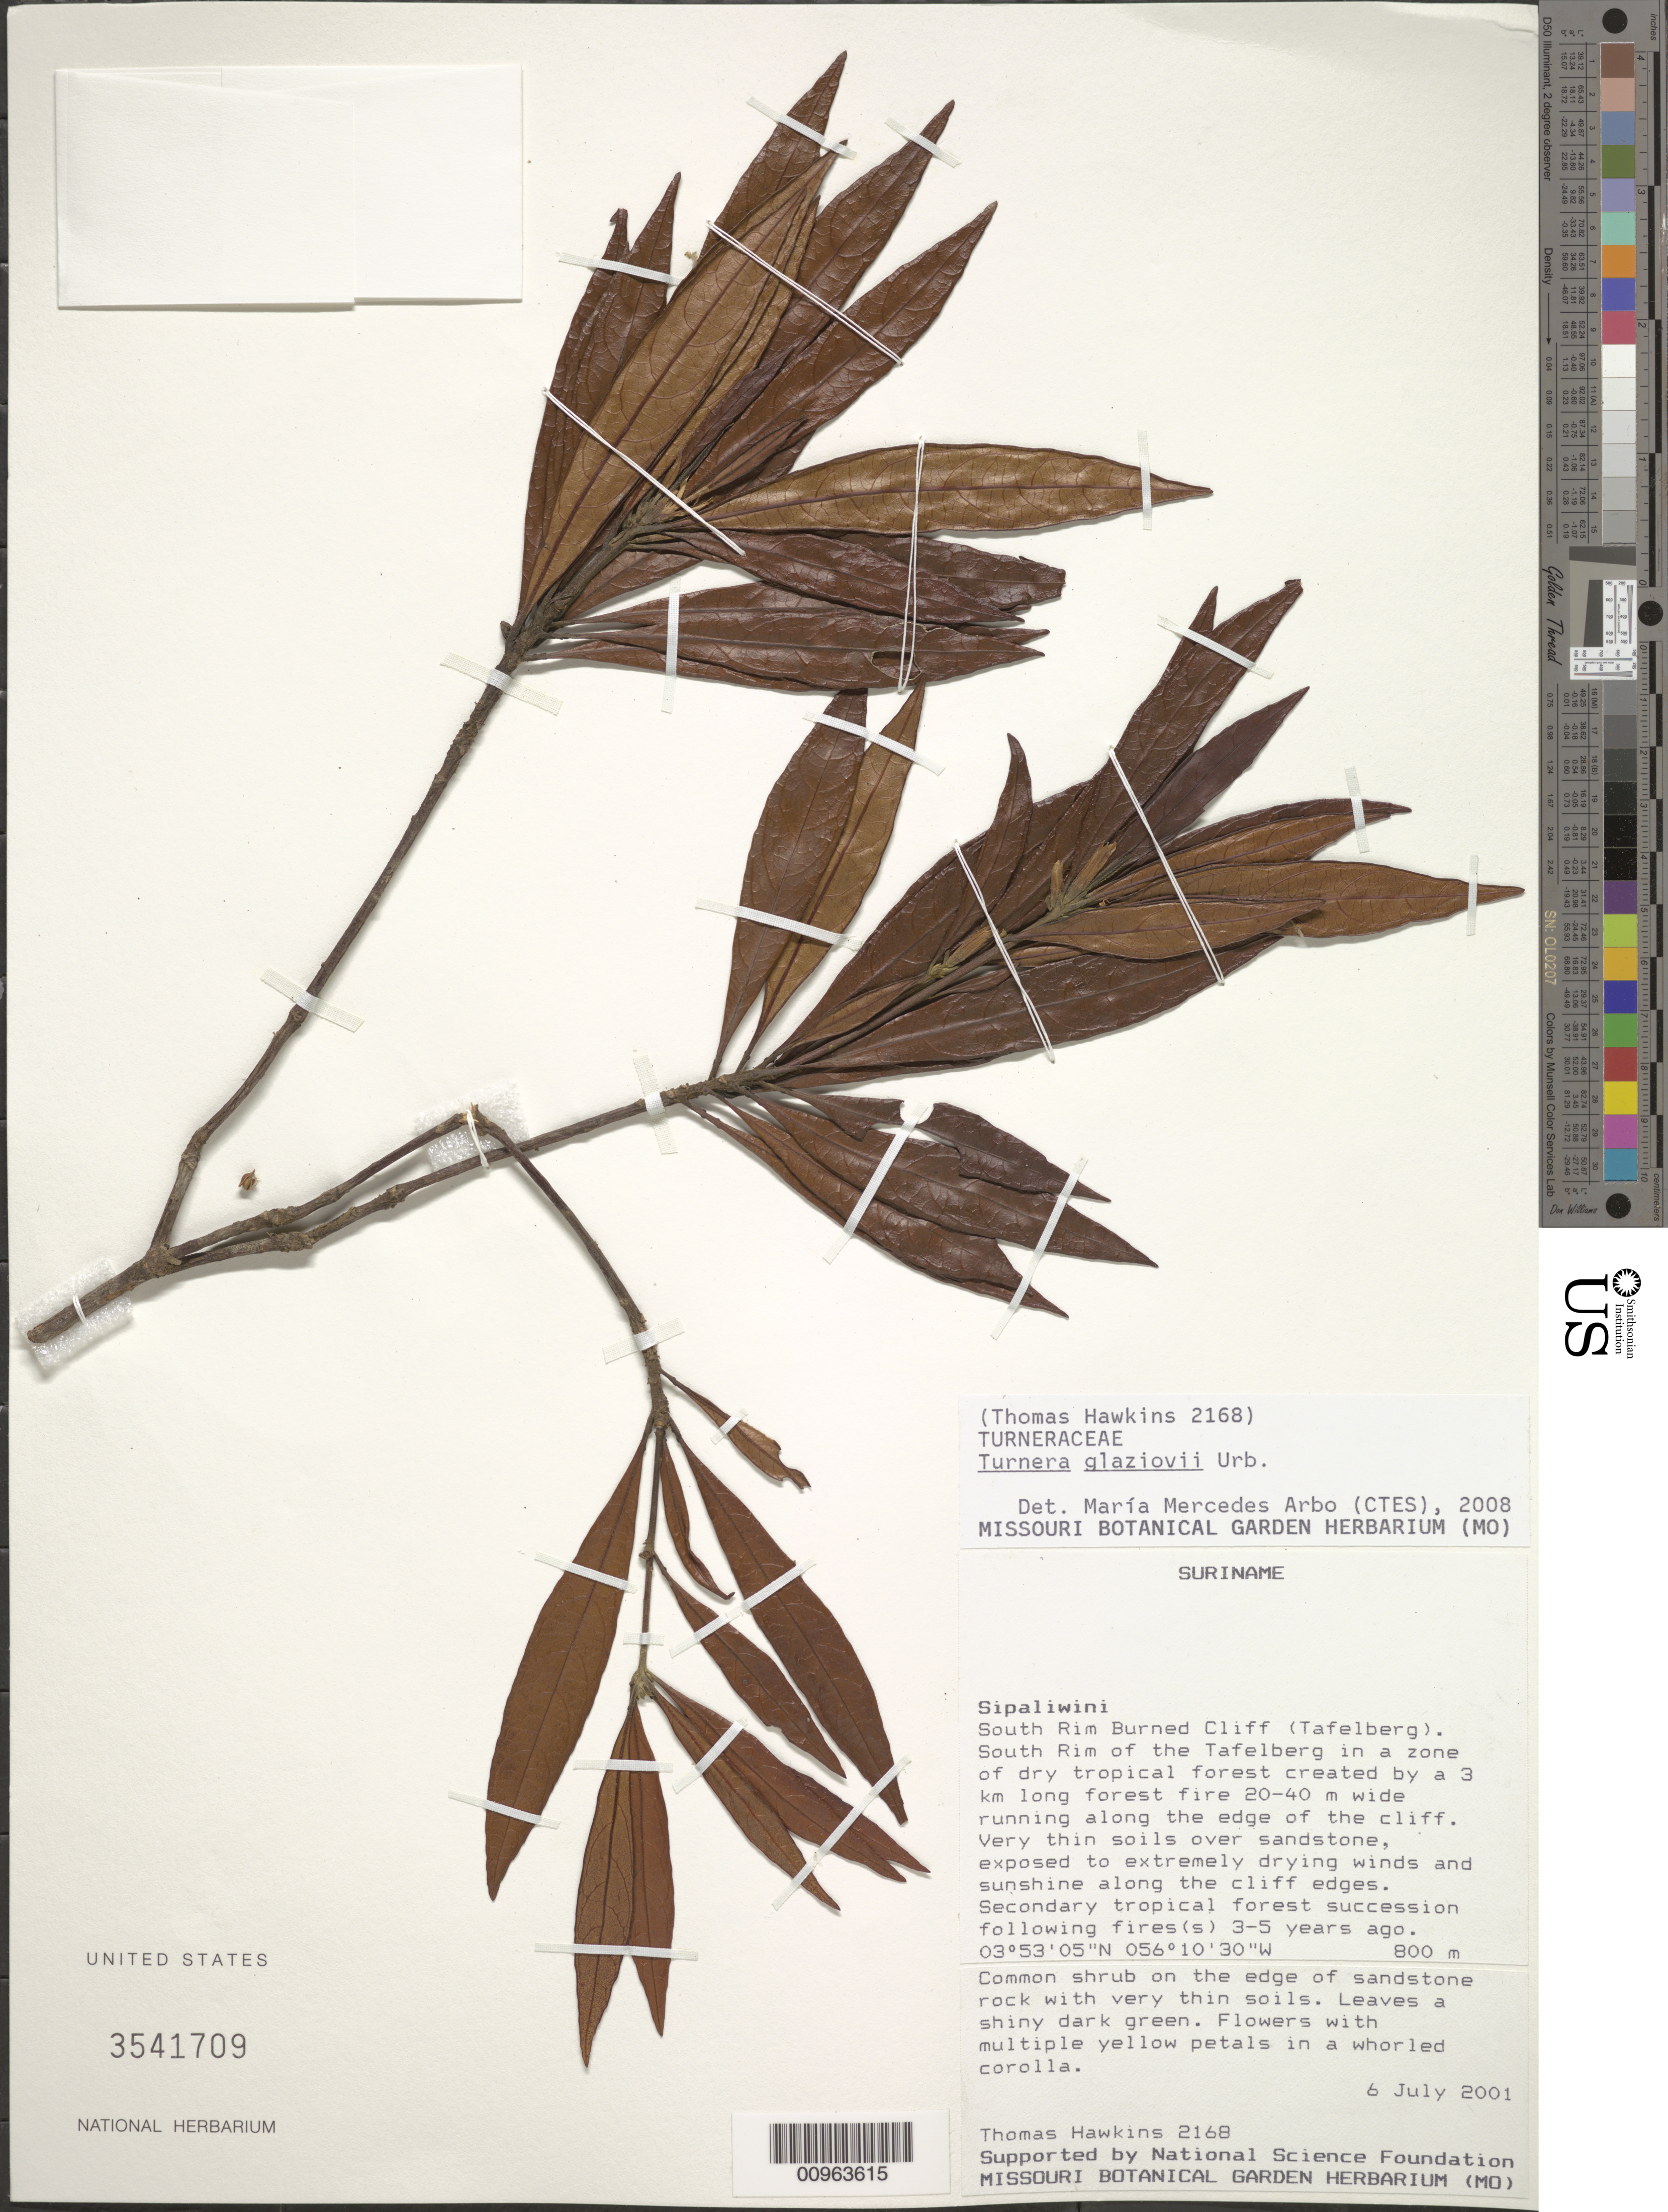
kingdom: Plantae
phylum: Tracheophyta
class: Magnoliopsida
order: Malpighiales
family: Turneraceae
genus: Turnera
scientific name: Turnera glaziovii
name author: Urb.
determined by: Arbo, M. M.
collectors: T. Hawkins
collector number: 2168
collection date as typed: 6-Jul-01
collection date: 2001-07-06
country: Suriname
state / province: Sipaliwini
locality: Tafelberg (Table Mountain), South Rim Burned Cliff, running along the edge of the cliff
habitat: Dry tropical forest created by a 3-km long forest fire 20-40m wide; very thin soils over sandstone, exposed to extremely drying winds and sunshine…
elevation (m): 800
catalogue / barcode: US 3541709